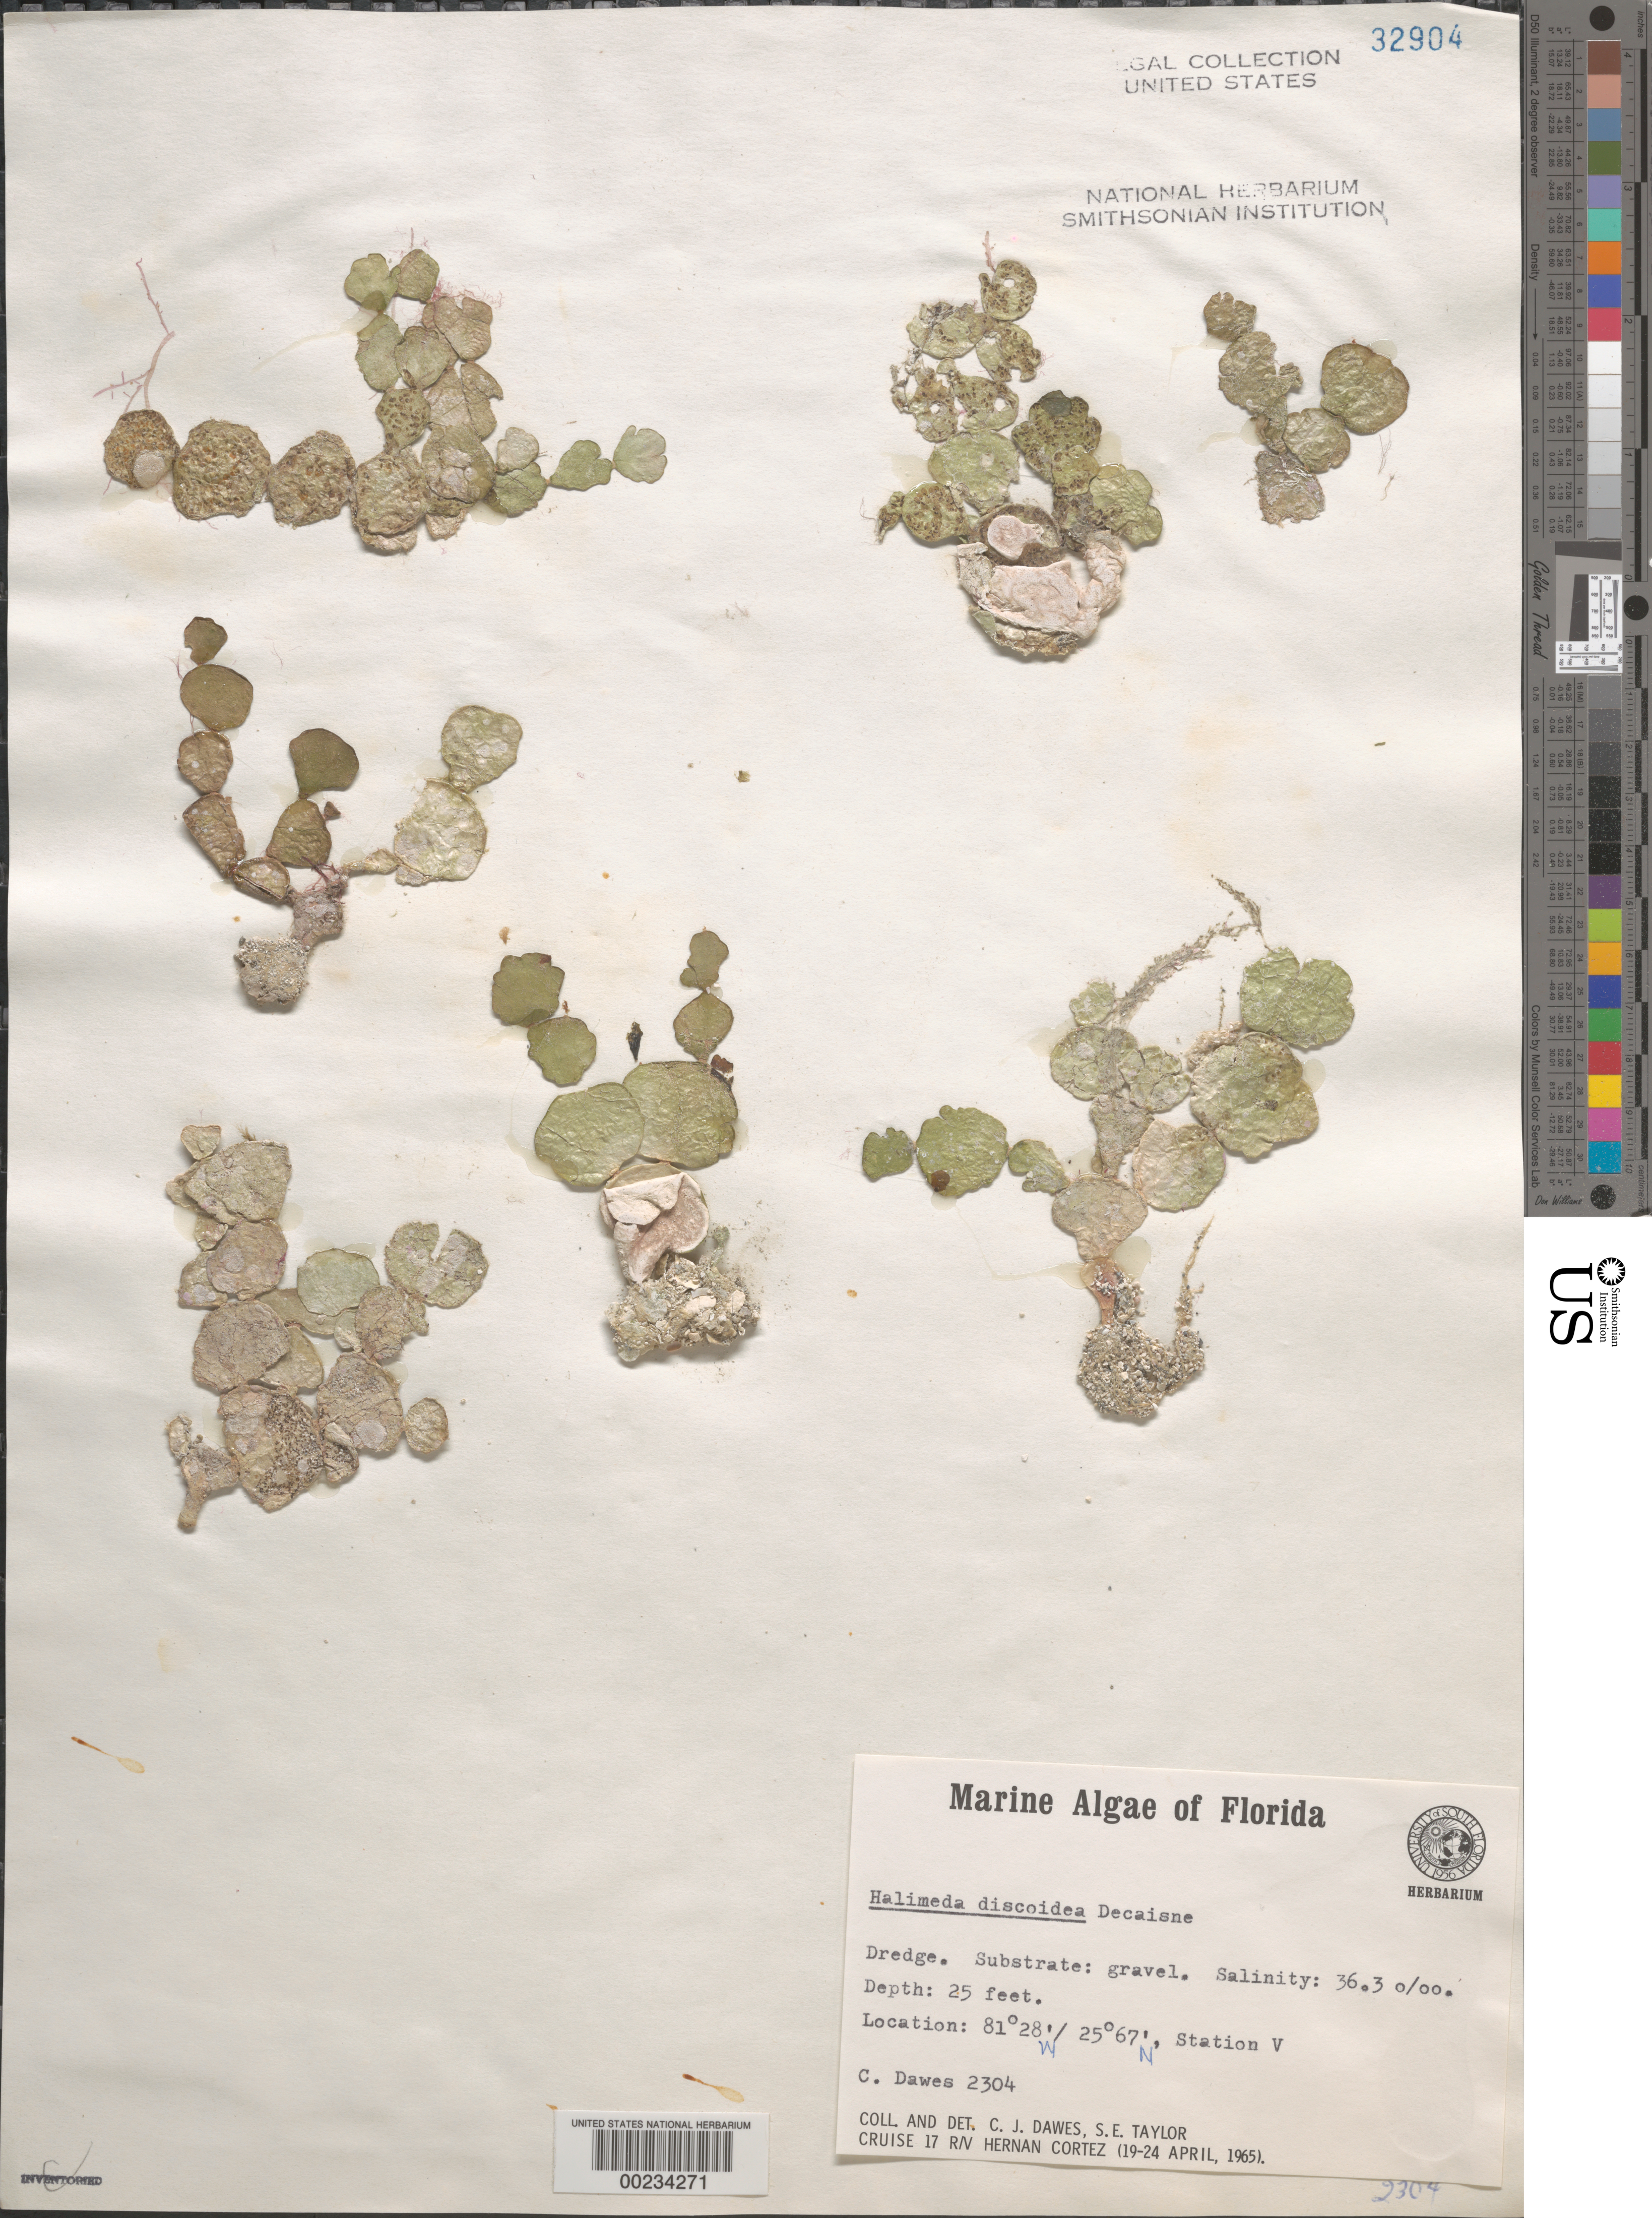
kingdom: Plantae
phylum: Chlorophyta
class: Ulvophyceae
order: Bryopsidales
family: Halimedaceae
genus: Halimeda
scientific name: Halimeda discoidea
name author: Decne.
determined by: Dawes, C. J.; Earle, S. A.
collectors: C. Dawes & S. A. Earle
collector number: CJD 2304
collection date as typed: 19 Apr 1965 TO 24 Apr 1965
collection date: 1965-04-19/1965-04-24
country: United States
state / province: Florida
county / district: Monroe County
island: Florida Keys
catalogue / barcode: US 32904